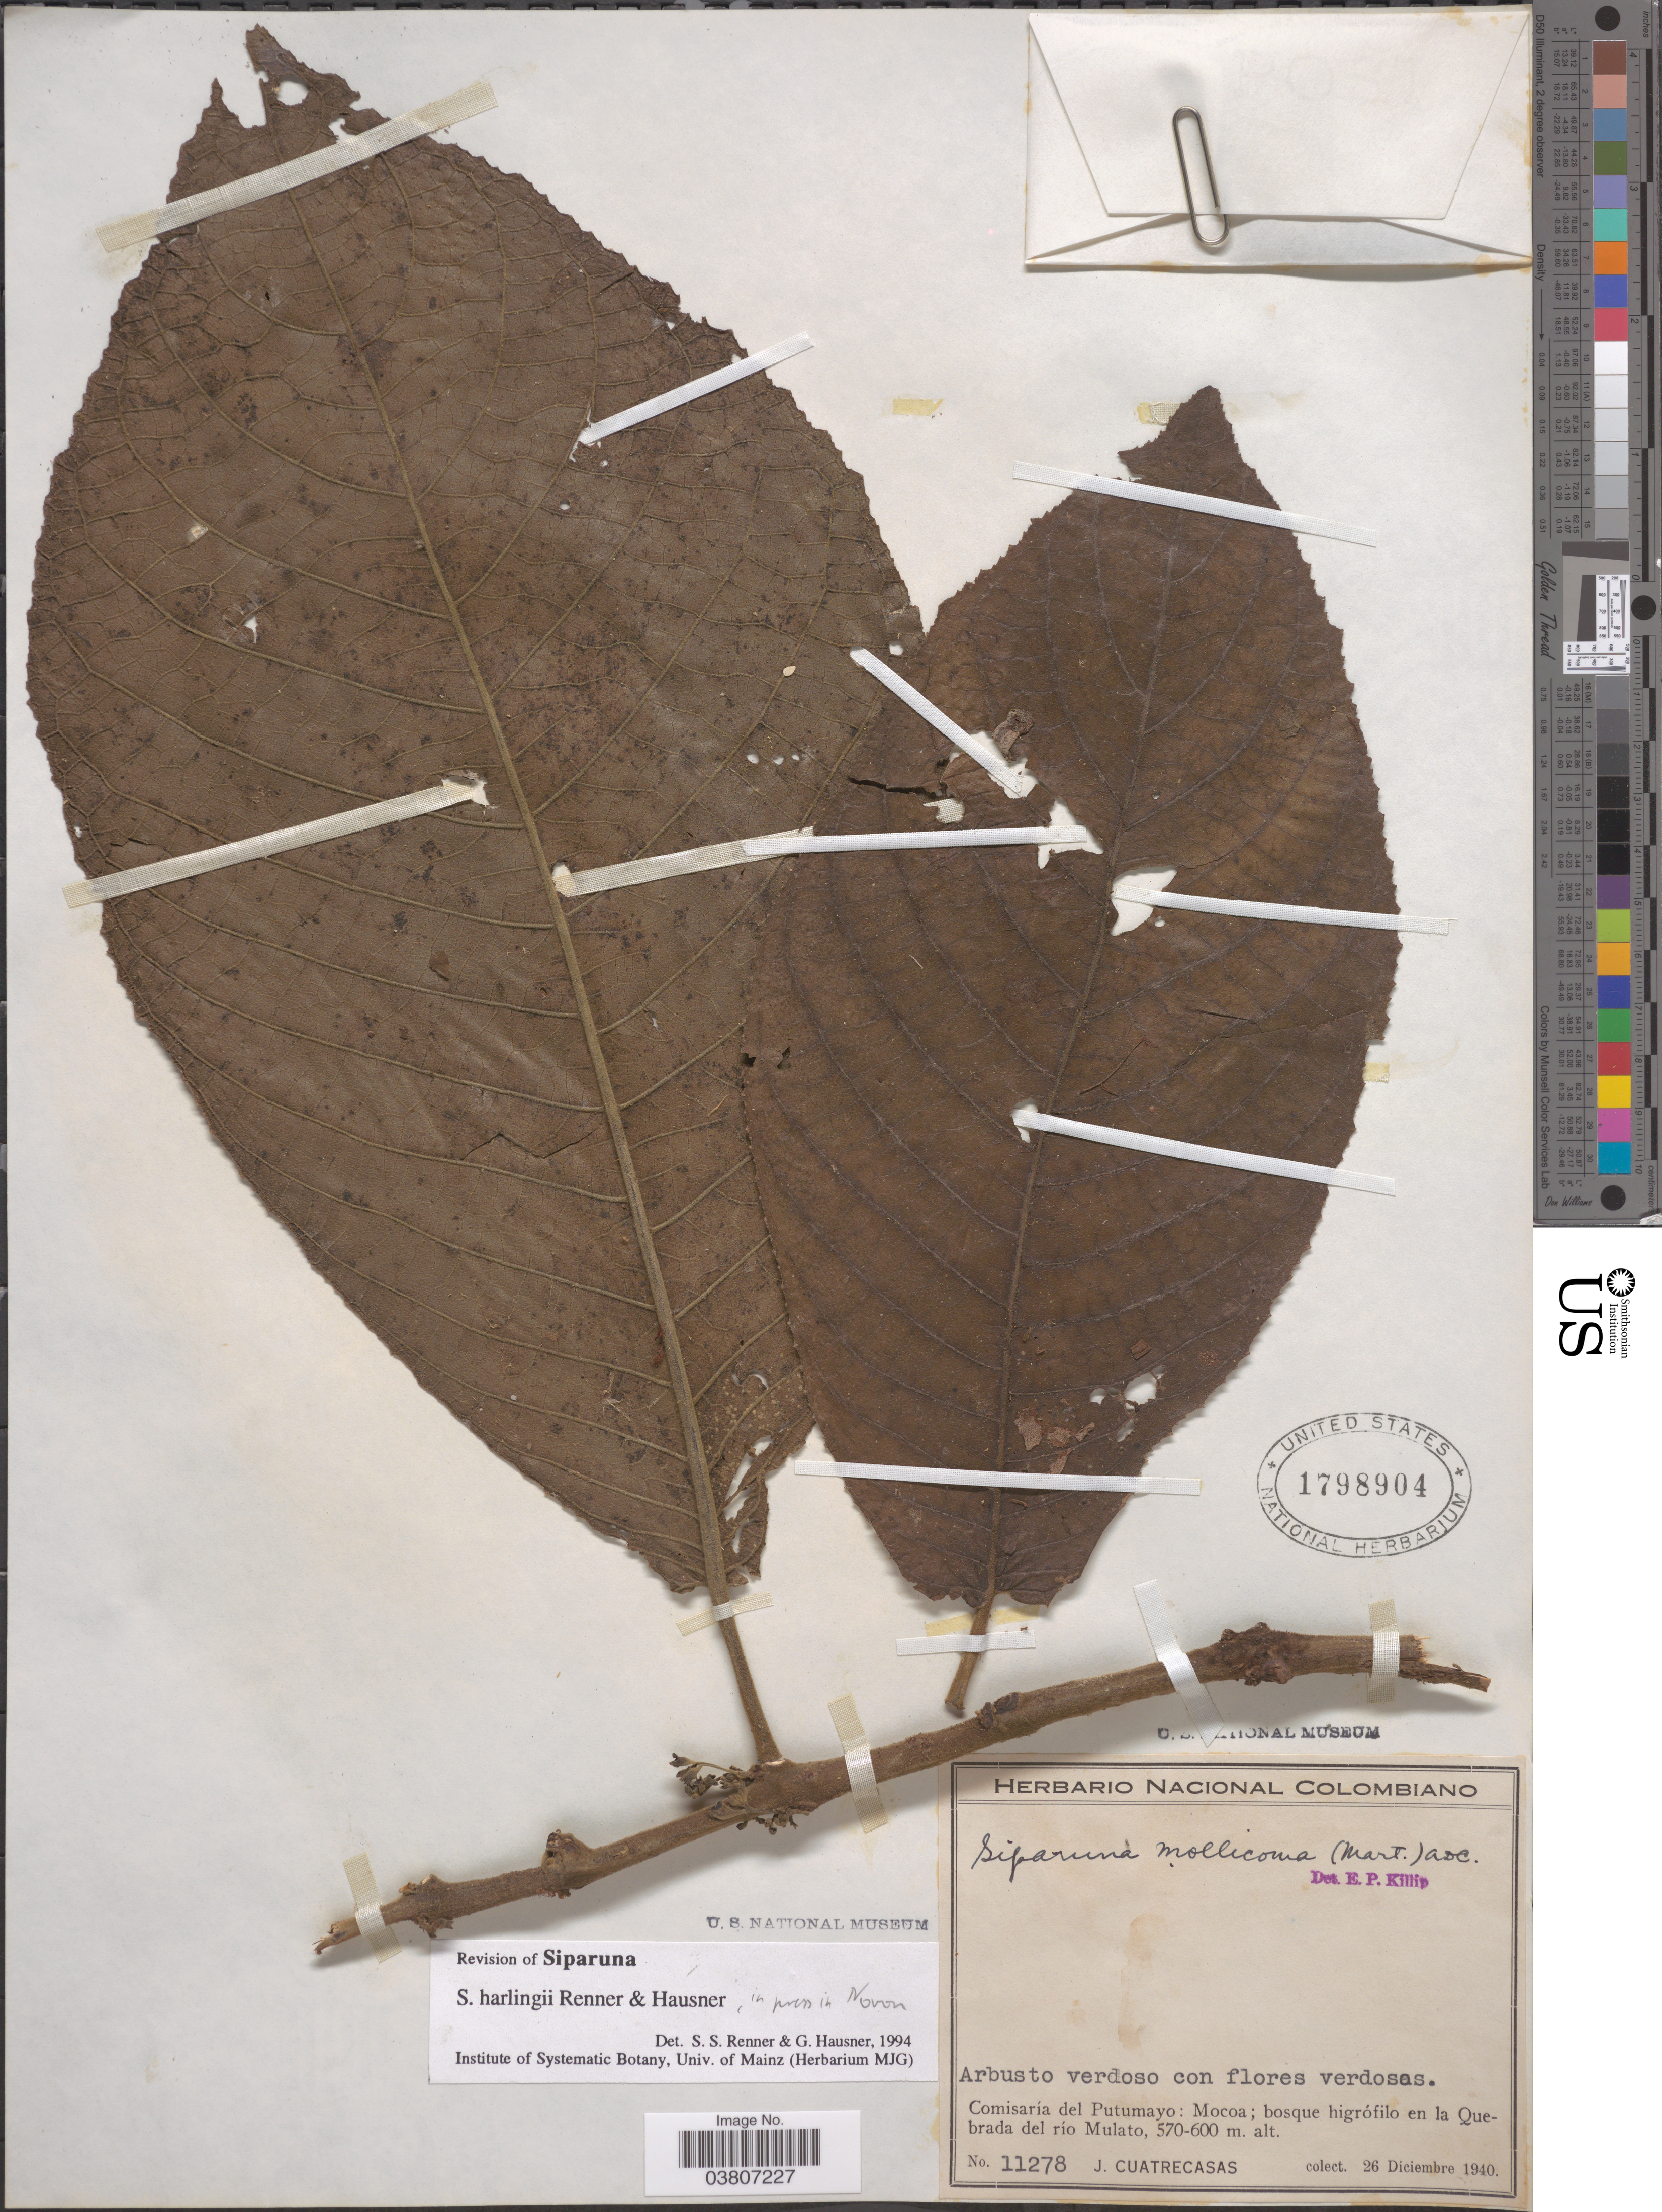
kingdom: Plantae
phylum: Tracheophyta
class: Magnoliopsida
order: Laurales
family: Siparunaceae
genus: Siparuna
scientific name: Siparuna harlingii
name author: S.S. Renner & Hausner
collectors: J. Cuatrecasas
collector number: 11278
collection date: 1940-12-26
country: Colombia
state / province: Putumayo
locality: Comisaría del Putumayo: Mocoa; bosque higrófilo en la Quebrada del río Mulato.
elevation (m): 570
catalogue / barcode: US 1798904